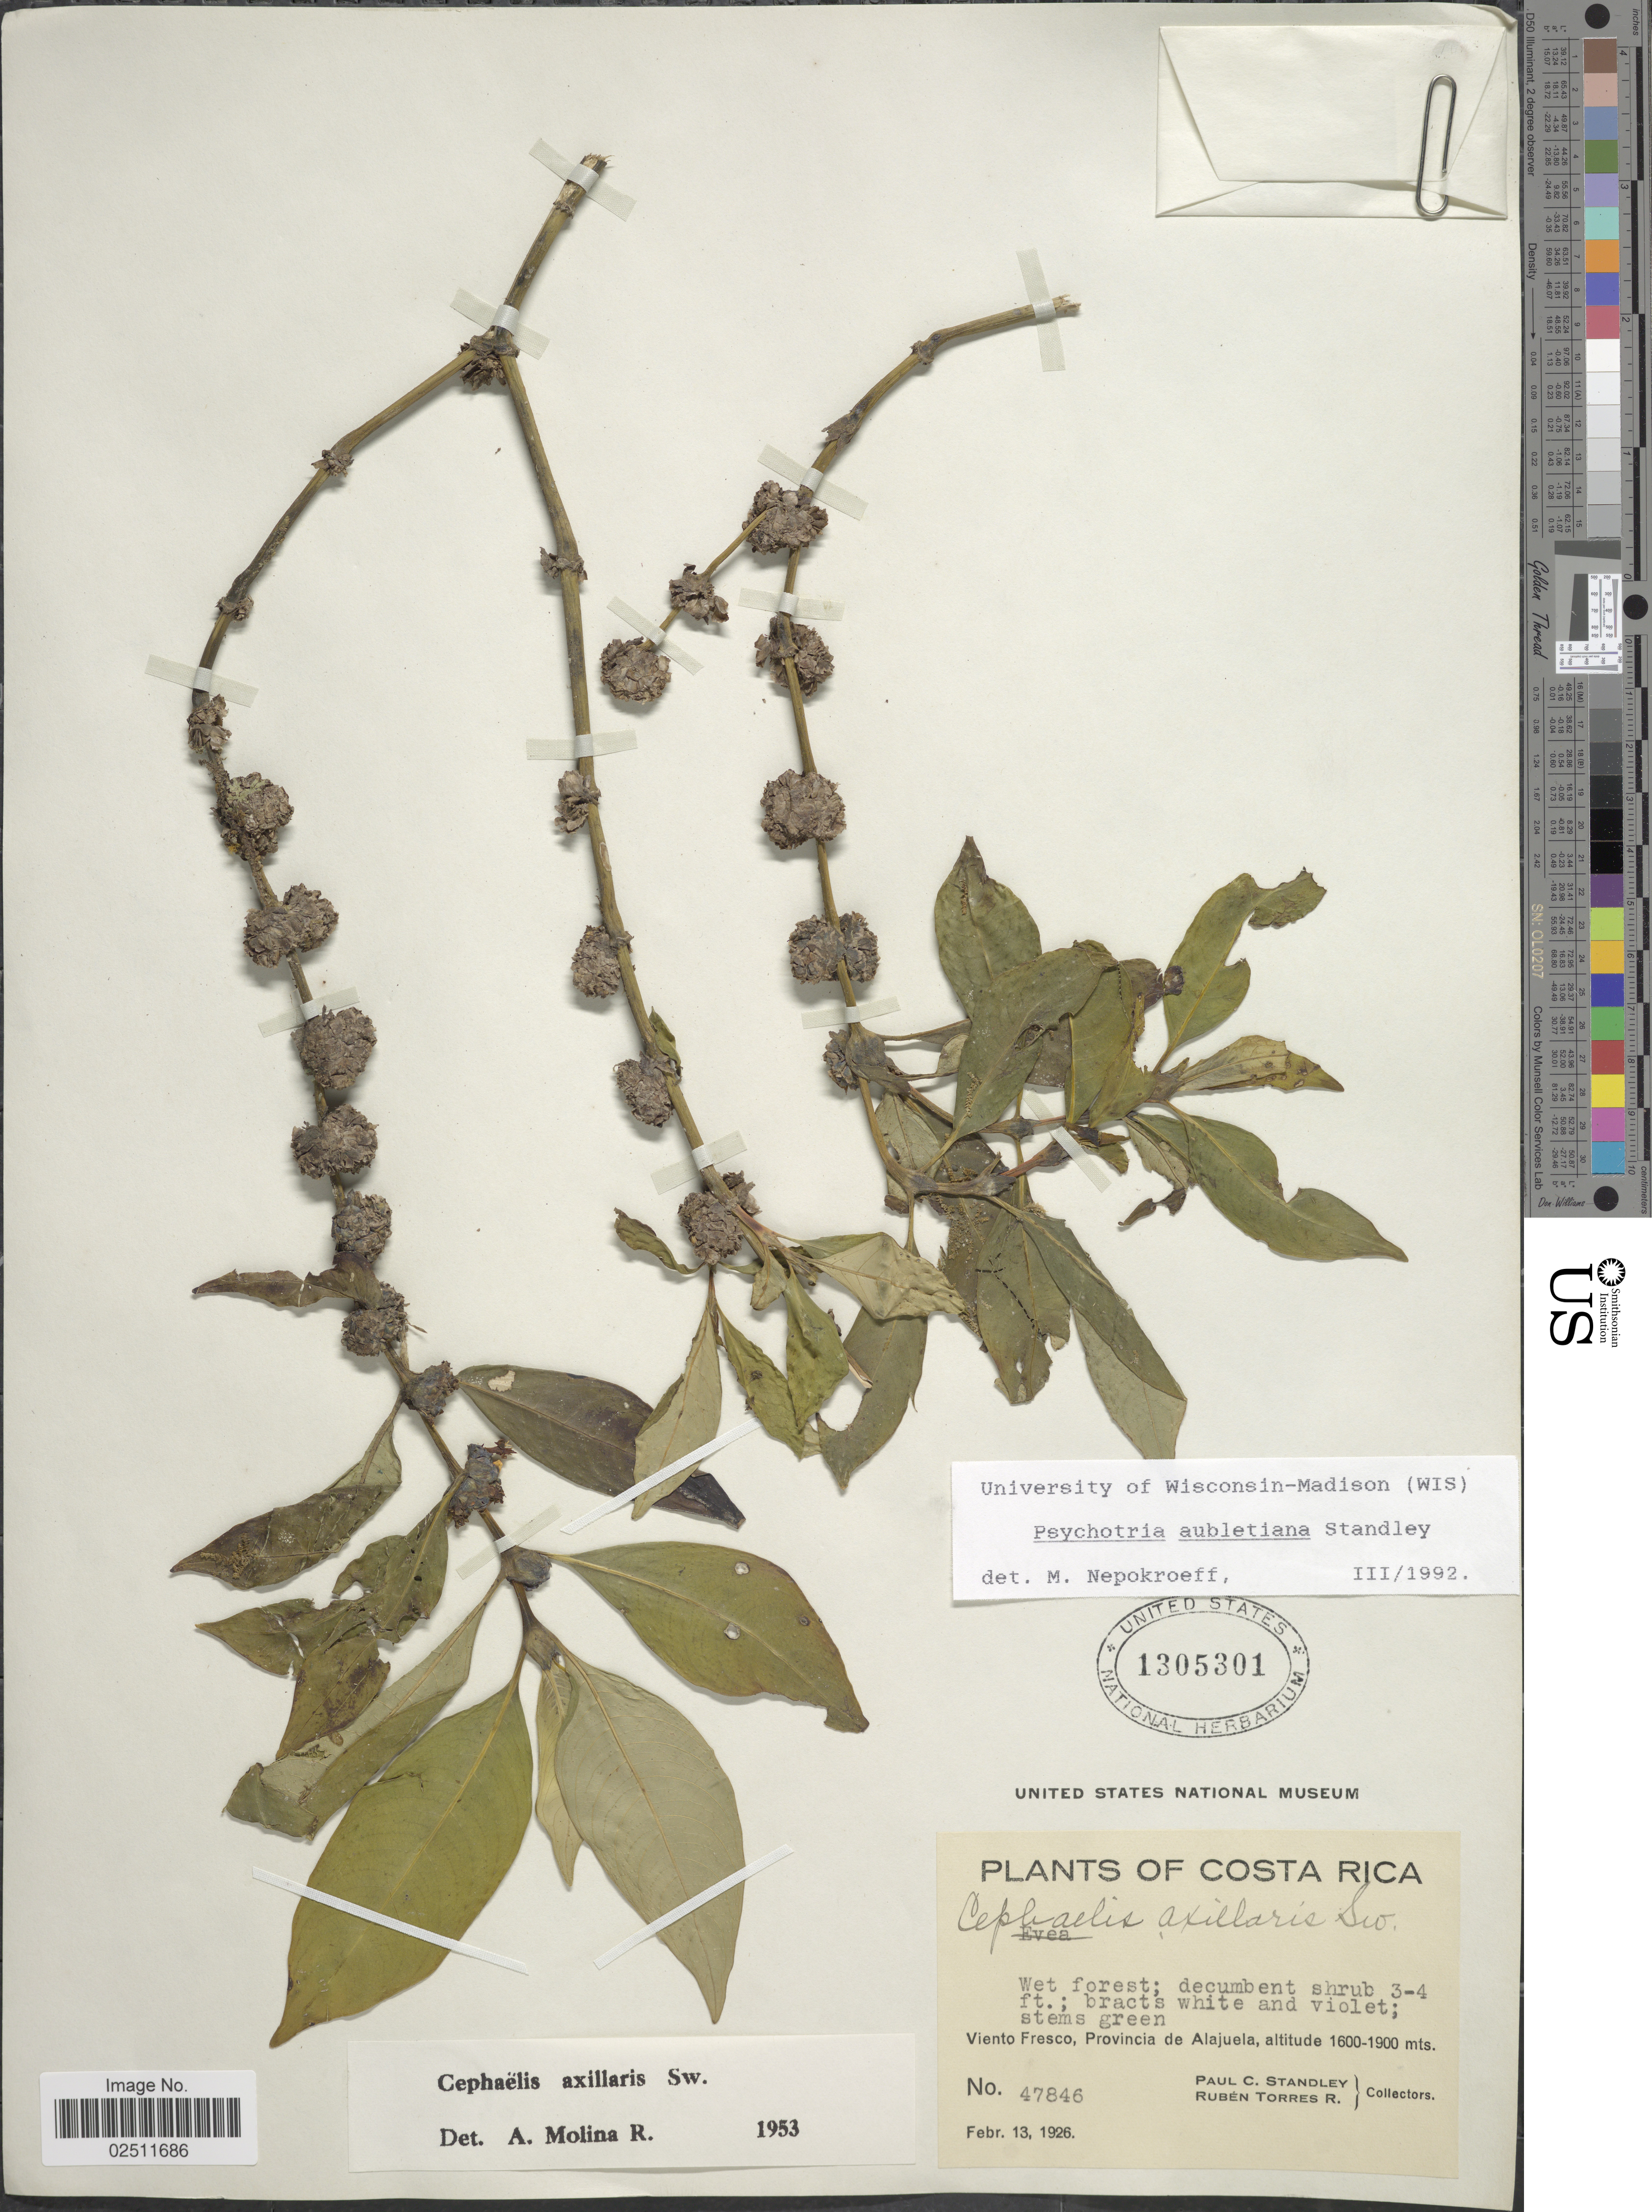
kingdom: Plantae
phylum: Tracheophyta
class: Magnoliopsida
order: Gentianales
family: Rubiaceae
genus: Psychotria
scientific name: Psychotria aubletiana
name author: Steyerm.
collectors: P. C. Standley & R. Torres Rojas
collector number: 47846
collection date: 1926-02-13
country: Costa Rica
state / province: Alajuela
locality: Viento Fresco.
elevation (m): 1600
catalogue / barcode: US 1305301